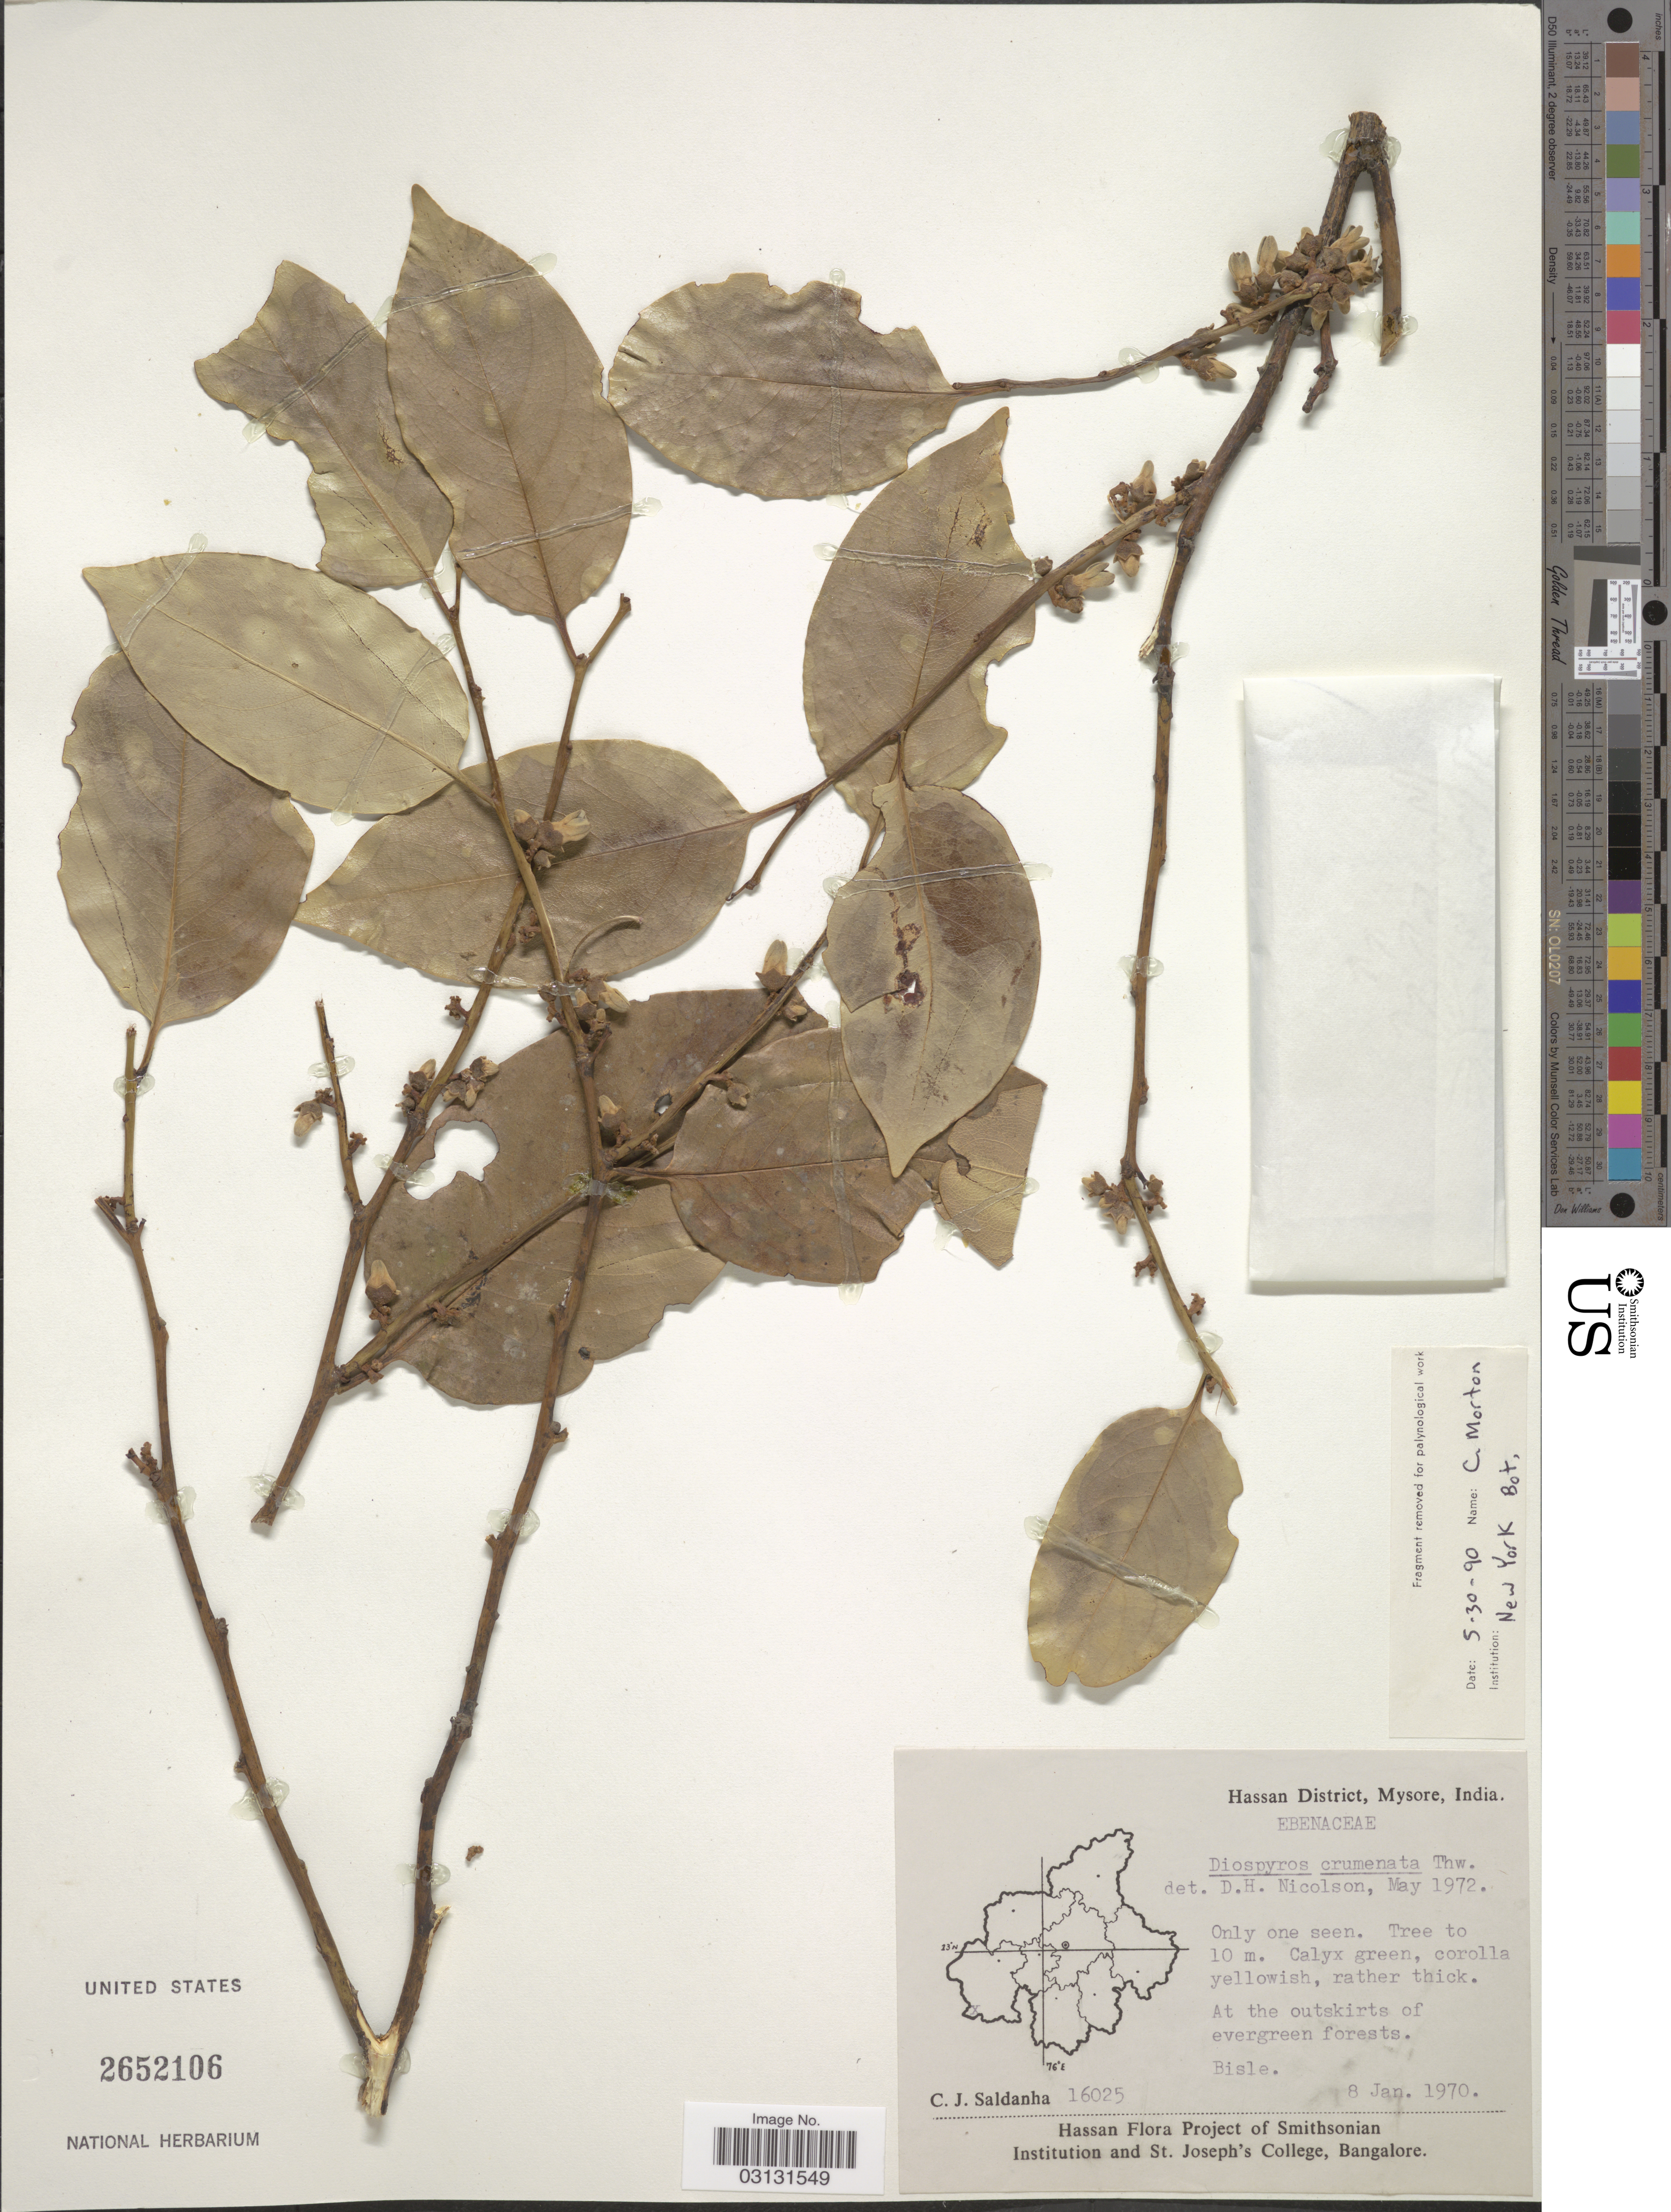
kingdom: Plantae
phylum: Tracheophyta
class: Magnoliopsida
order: Ericales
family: Ebenaceae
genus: Diospyros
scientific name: Diospyros crumenata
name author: Thwaites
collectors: C. J. Saldanha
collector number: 16025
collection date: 1970-01-08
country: India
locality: Hassan District, Mysore. At the outskirts of evergreen forests. Bisle.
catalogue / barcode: US 2652106